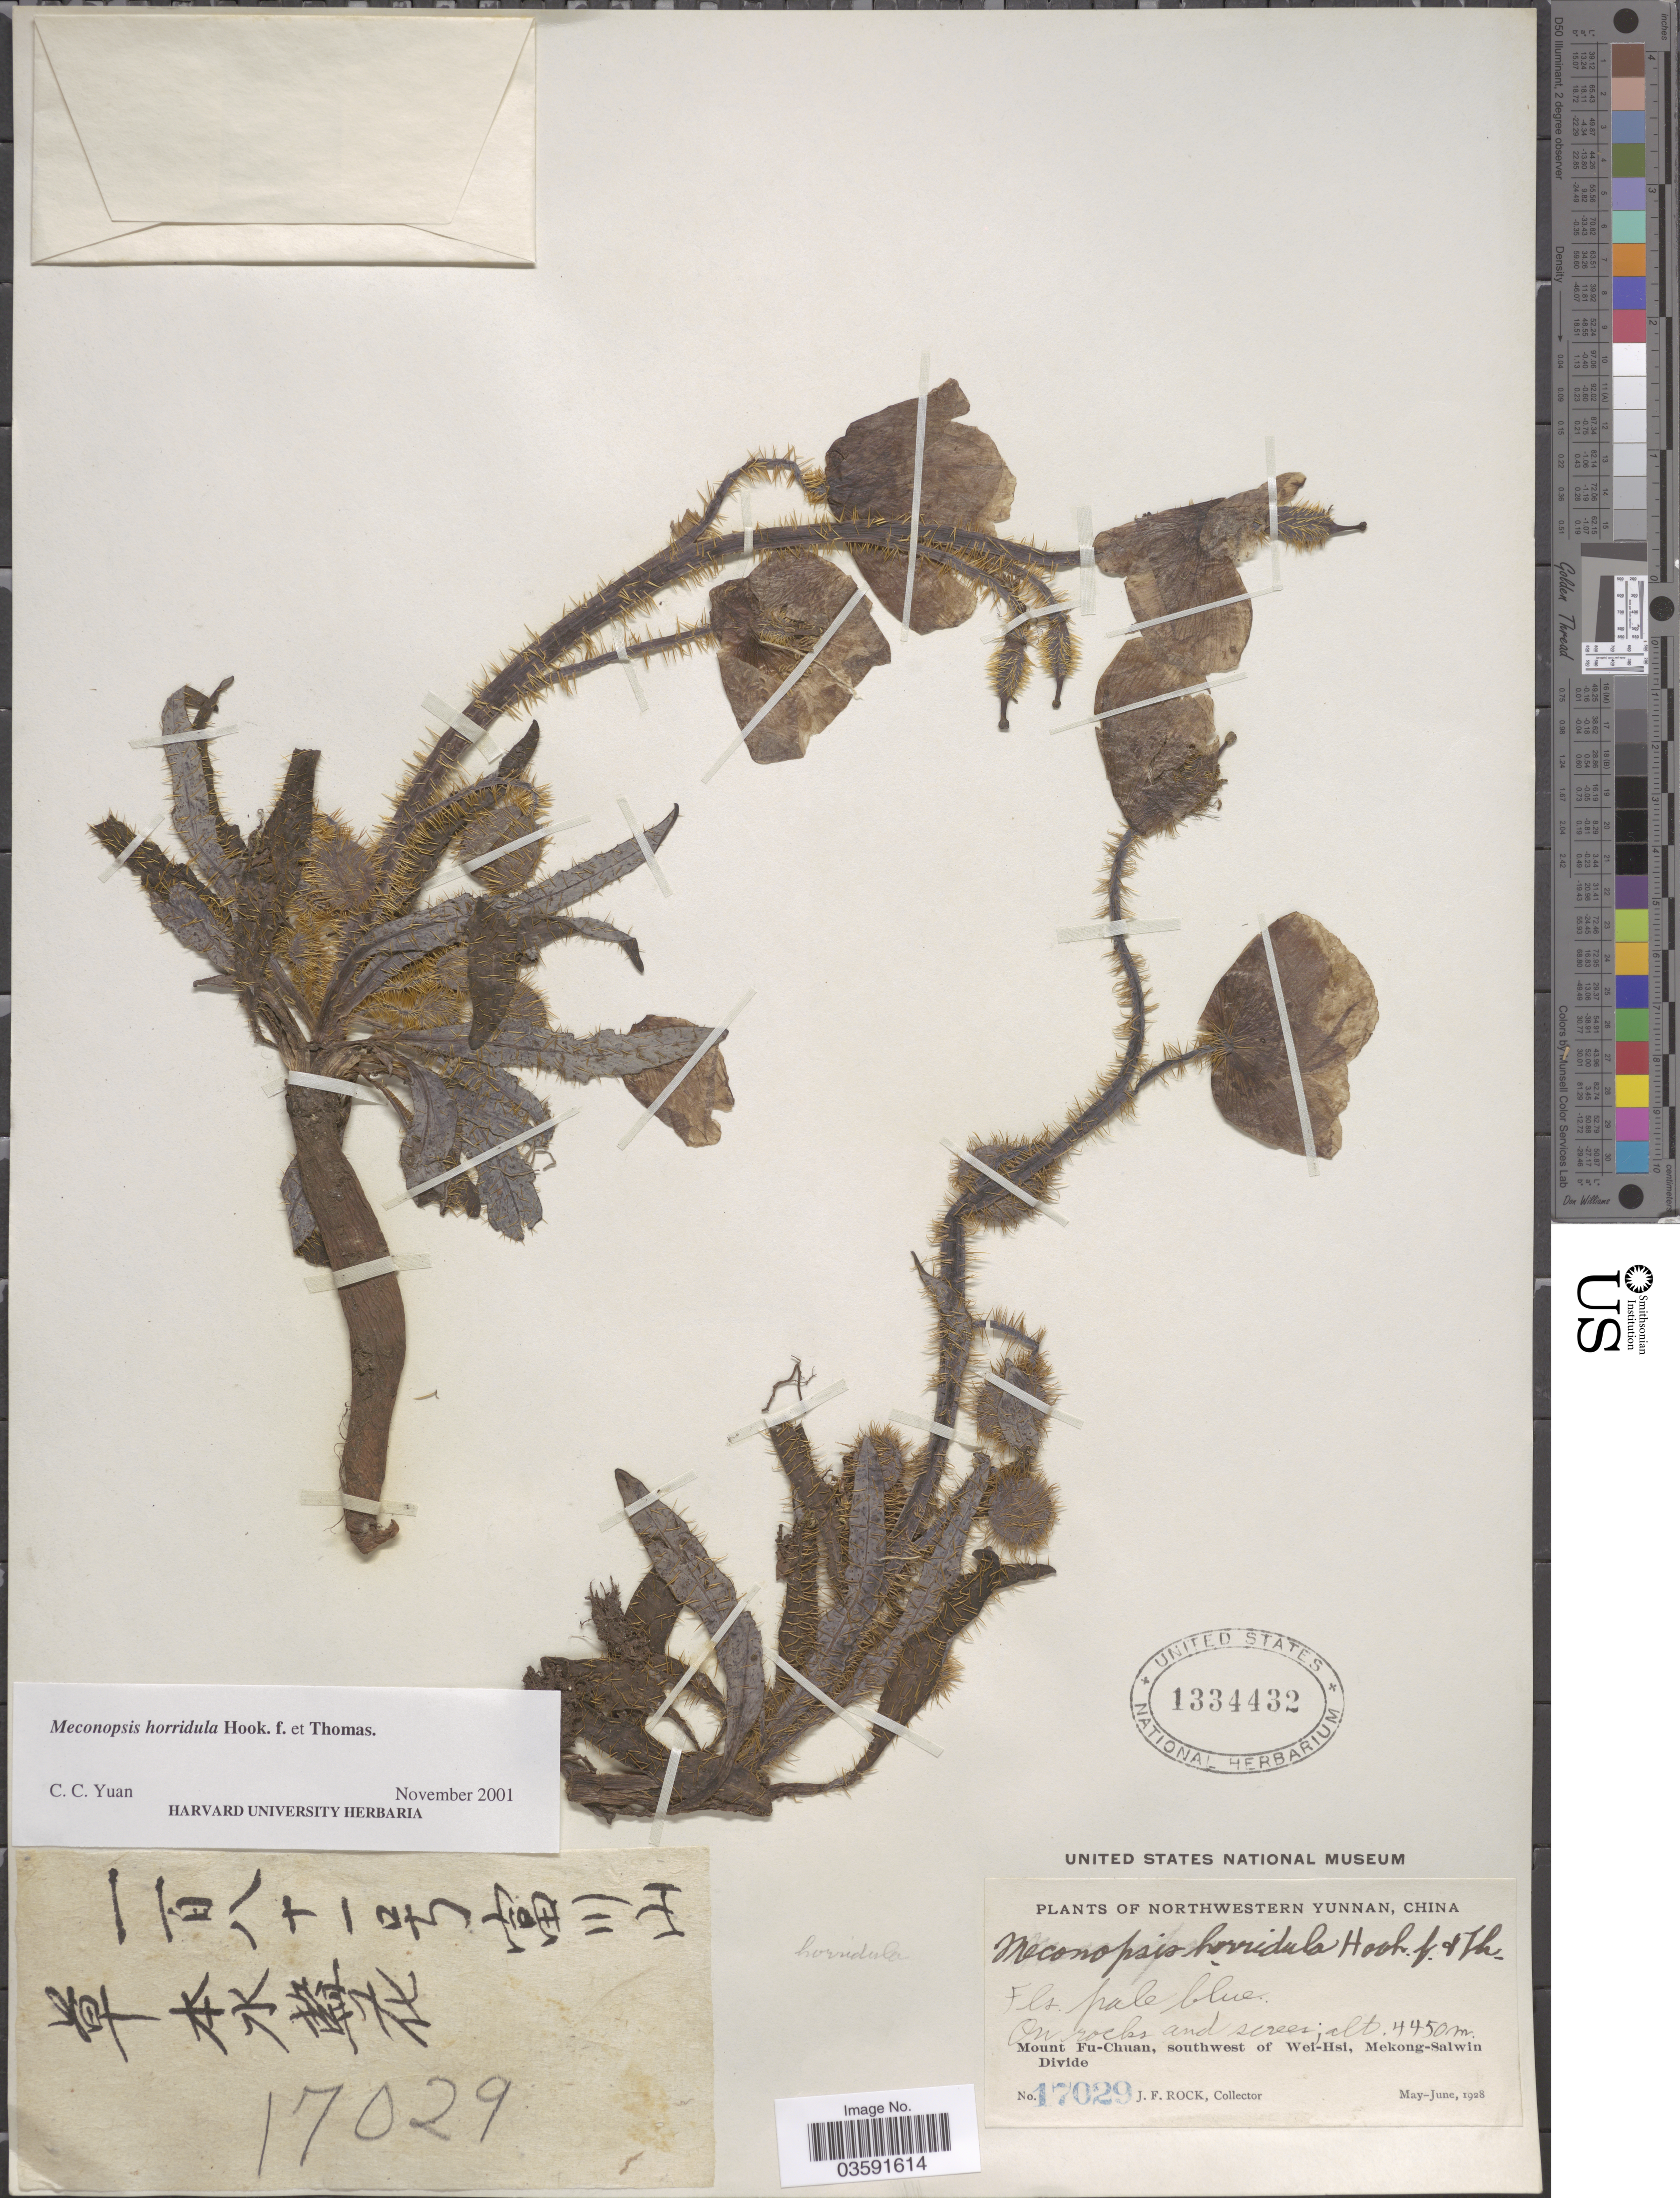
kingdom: Plantae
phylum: Tracheophyta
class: Magnoliopsida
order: Ranunculales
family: Papaveraceae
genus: Meconopsis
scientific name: Meconopsis horridula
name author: Hook. f. & Thomson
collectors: J. Rock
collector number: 17029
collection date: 1928-05/1928-06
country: China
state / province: Yunnan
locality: Northwestern Yunnan. Mount Fu-Chuan, southwest of Wei-Hsi, Mekong-Salwin Divide.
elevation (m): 4450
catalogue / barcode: US 1334432